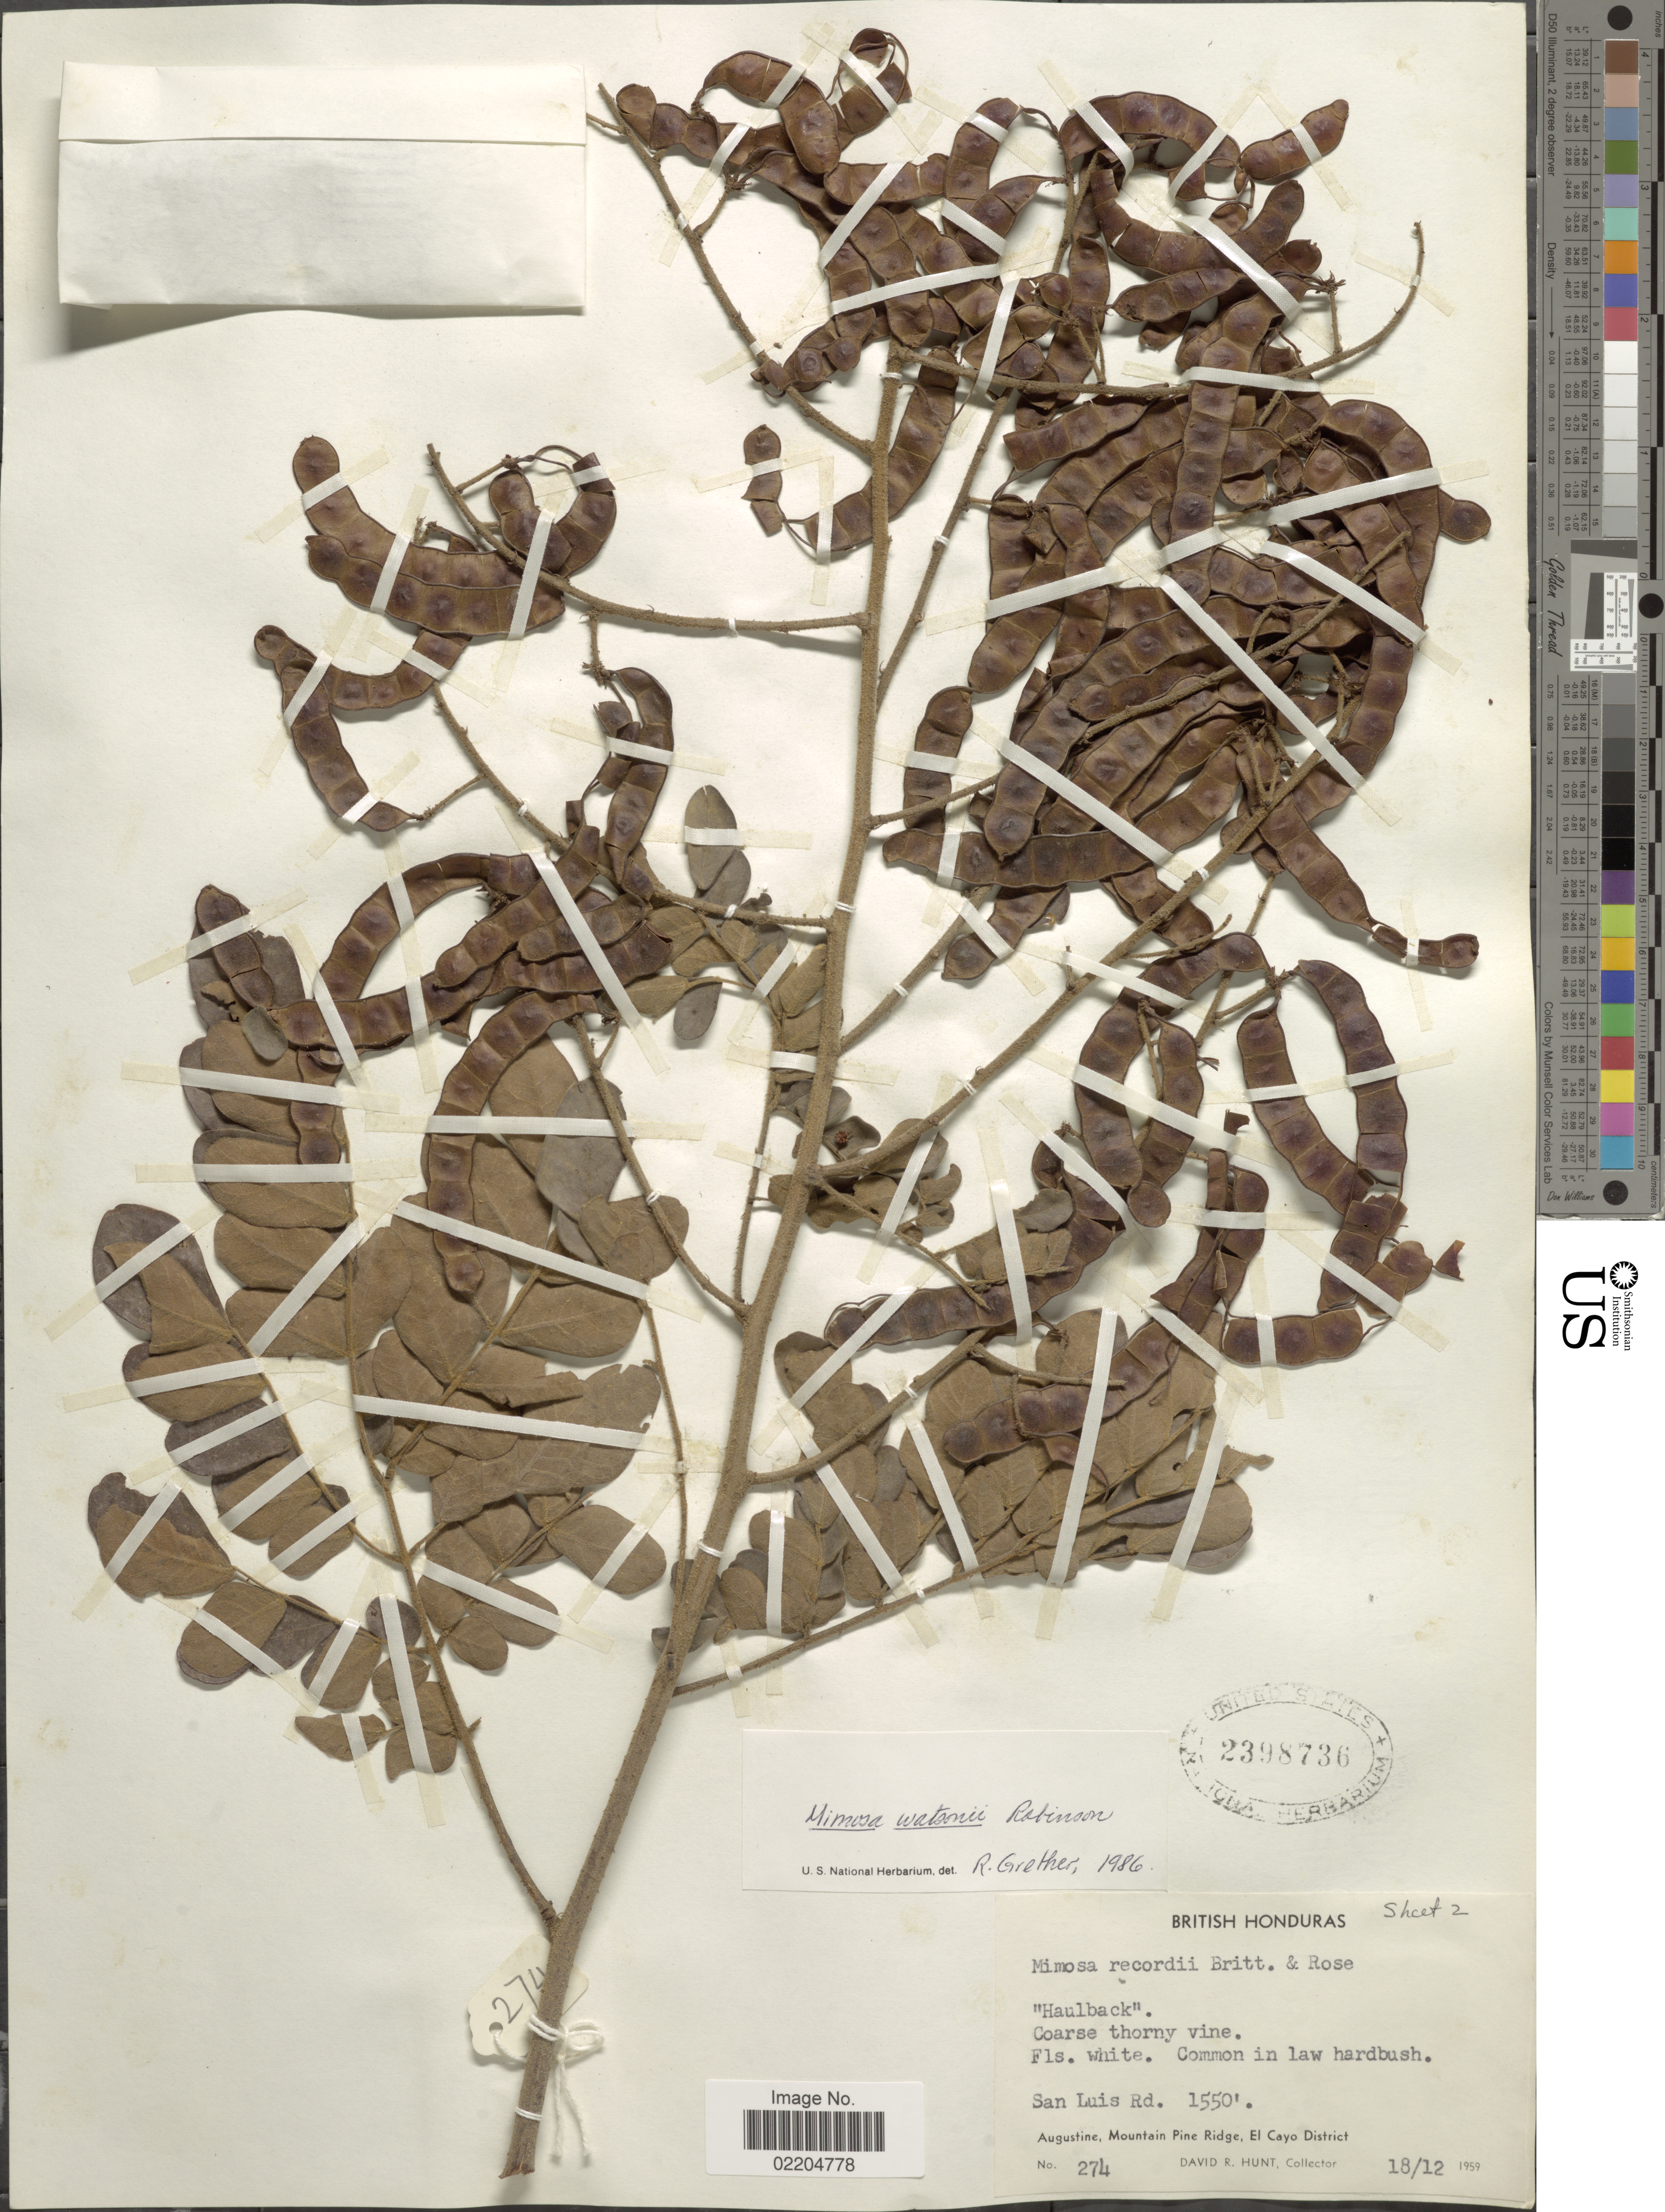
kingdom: Plantae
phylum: Tracheophyta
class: Magnoliopsida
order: Fabales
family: Fabaceae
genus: Mimosa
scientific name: Mimosa watsonii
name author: B.L. Rob.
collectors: D. R. Hunt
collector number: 274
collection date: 1959-12-18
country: Belize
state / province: Cayo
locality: Bristish Honduras. San Luis Rd. Augustine, Mountain Pine Ridge, El Cayo District.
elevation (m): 472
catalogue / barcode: US 2398736